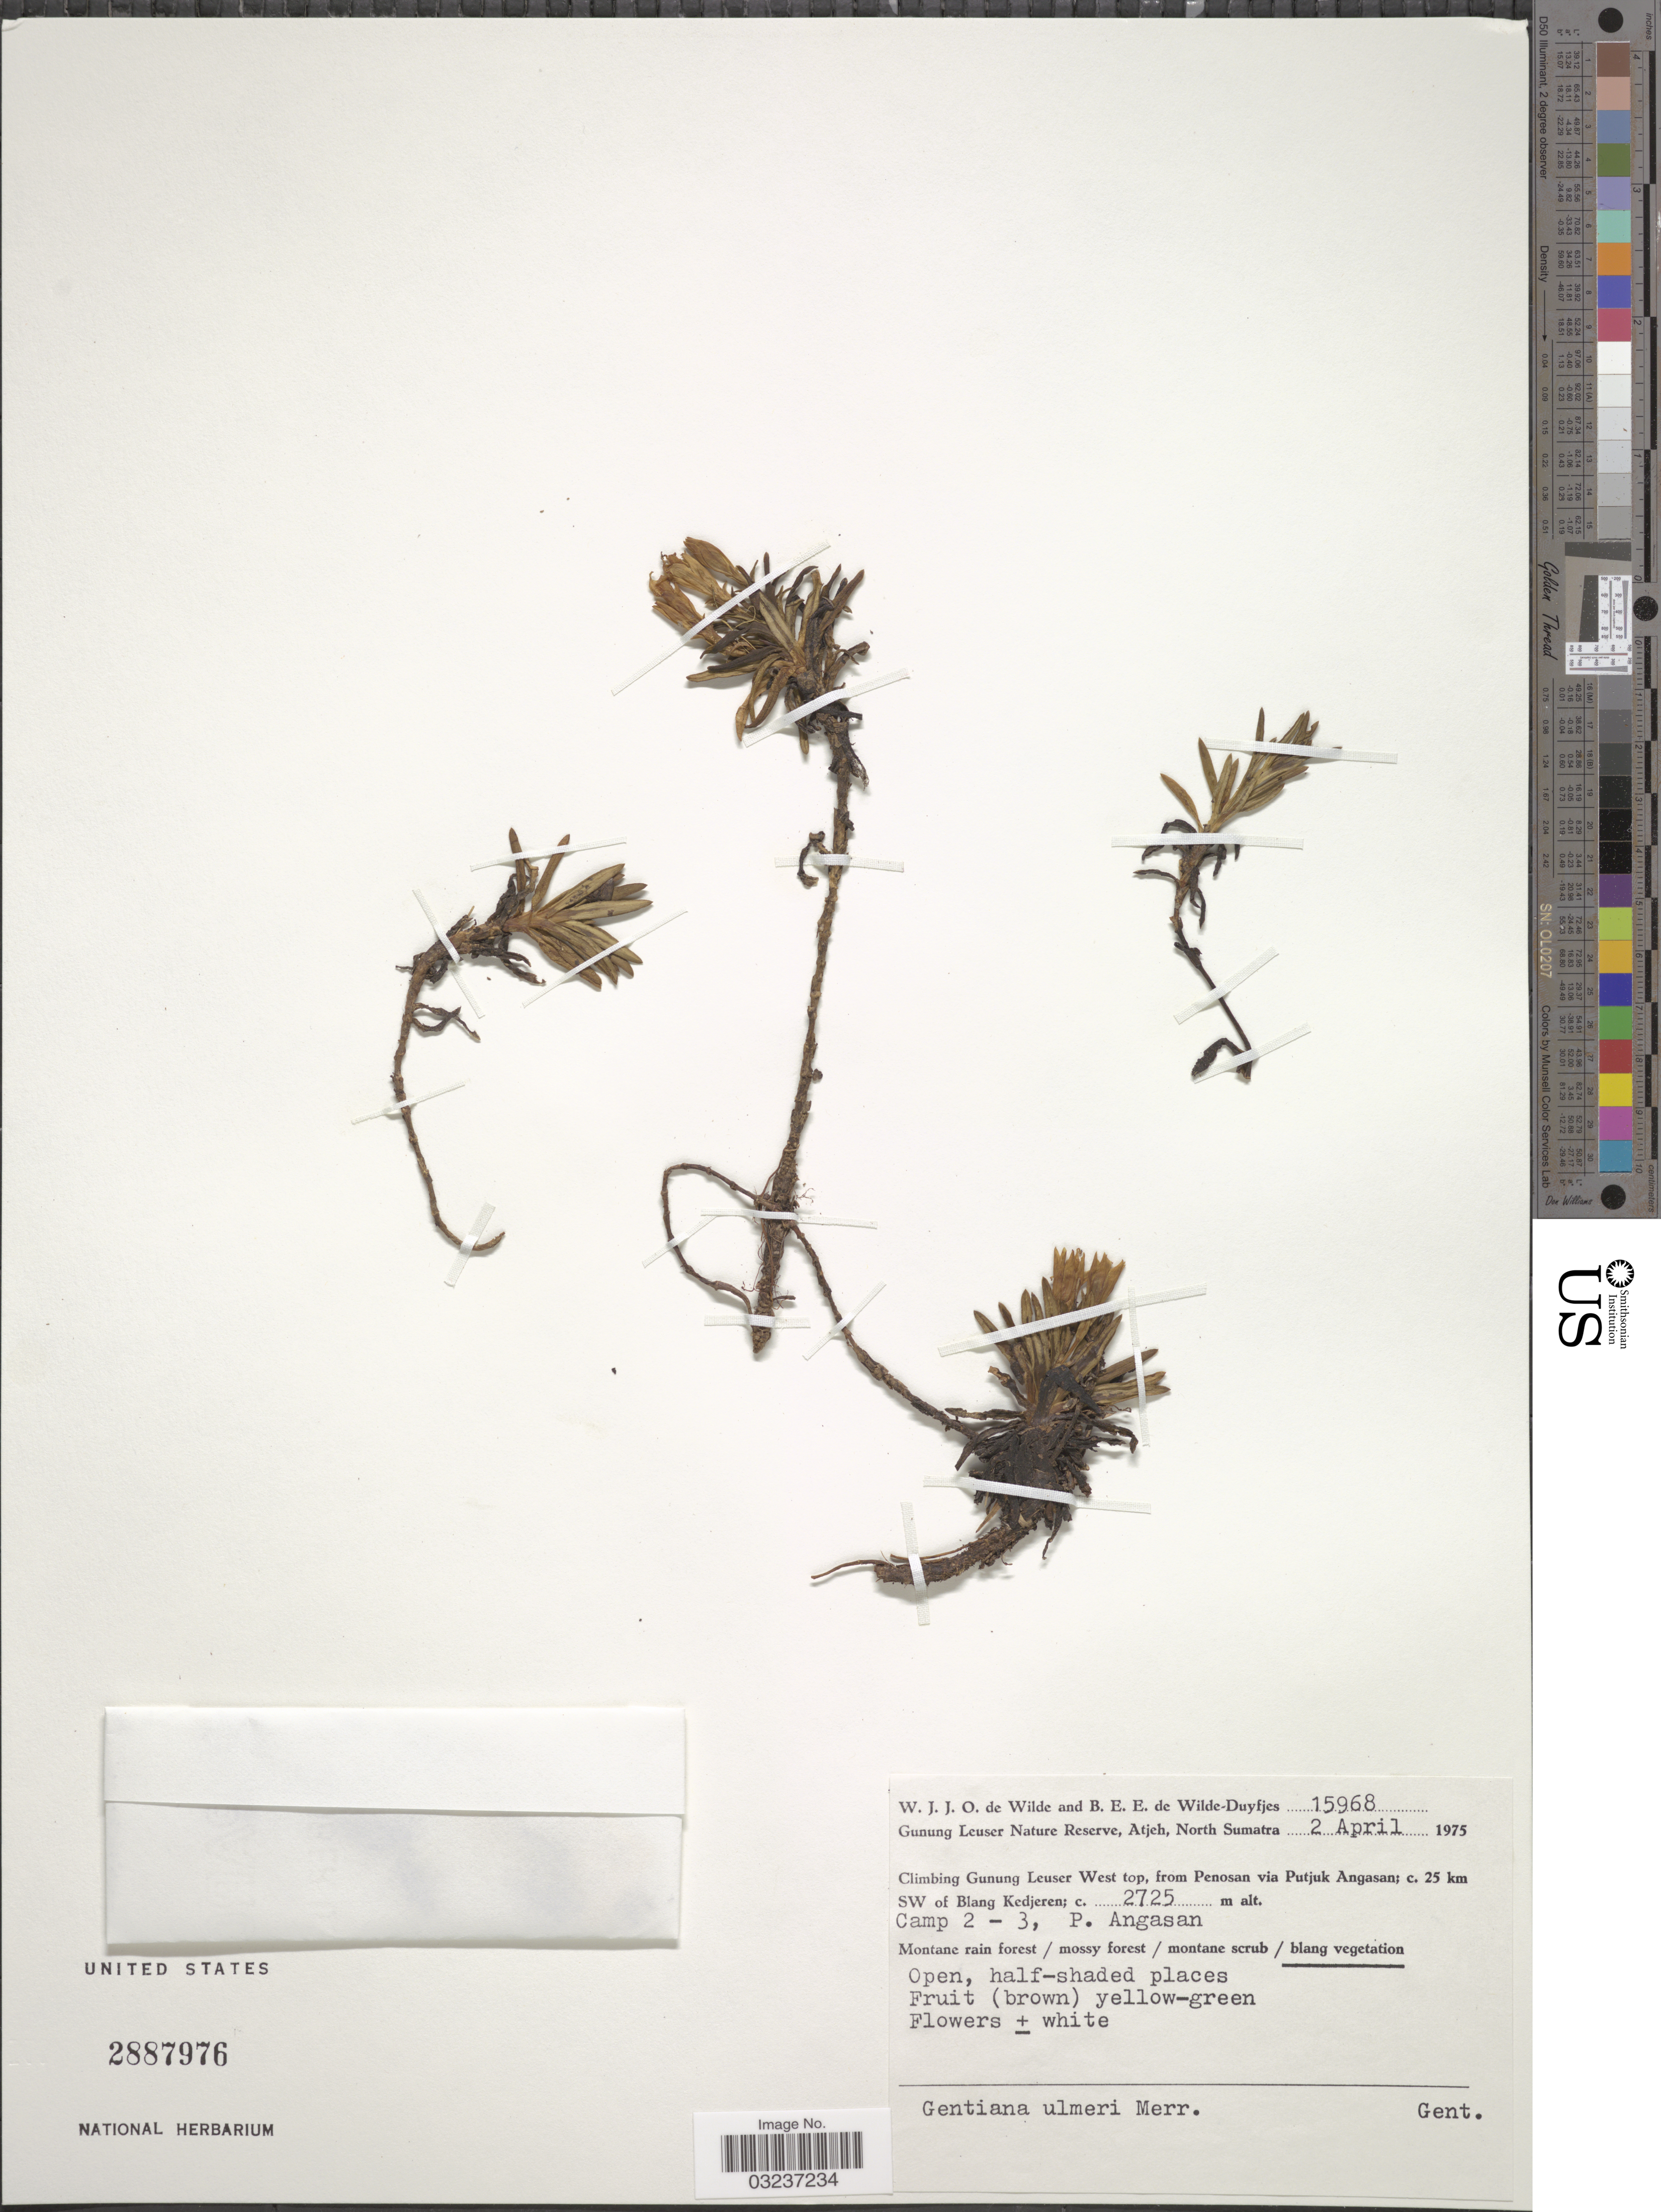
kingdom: Plantae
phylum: Tracheophyta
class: Magnoliopsida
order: Gentianales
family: Gentianaceae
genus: Gentiana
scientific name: Gentiana ulmeri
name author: Merr.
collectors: W. J. de Wilde & B. E. de Wilde-Duyfjes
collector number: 15968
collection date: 1975-04-02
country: Indonesia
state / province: Sumatra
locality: Gunung Leuser Nature Reserve, Atjeh, North Sumatra. Climbing Gunung Leuser West top, from Penosan via Putjuk Angasan; c. 25 km SW of Blang Kedjeren. Camp 2 - 3, P. Angasan.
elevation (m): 2725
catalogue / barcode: US 2887976